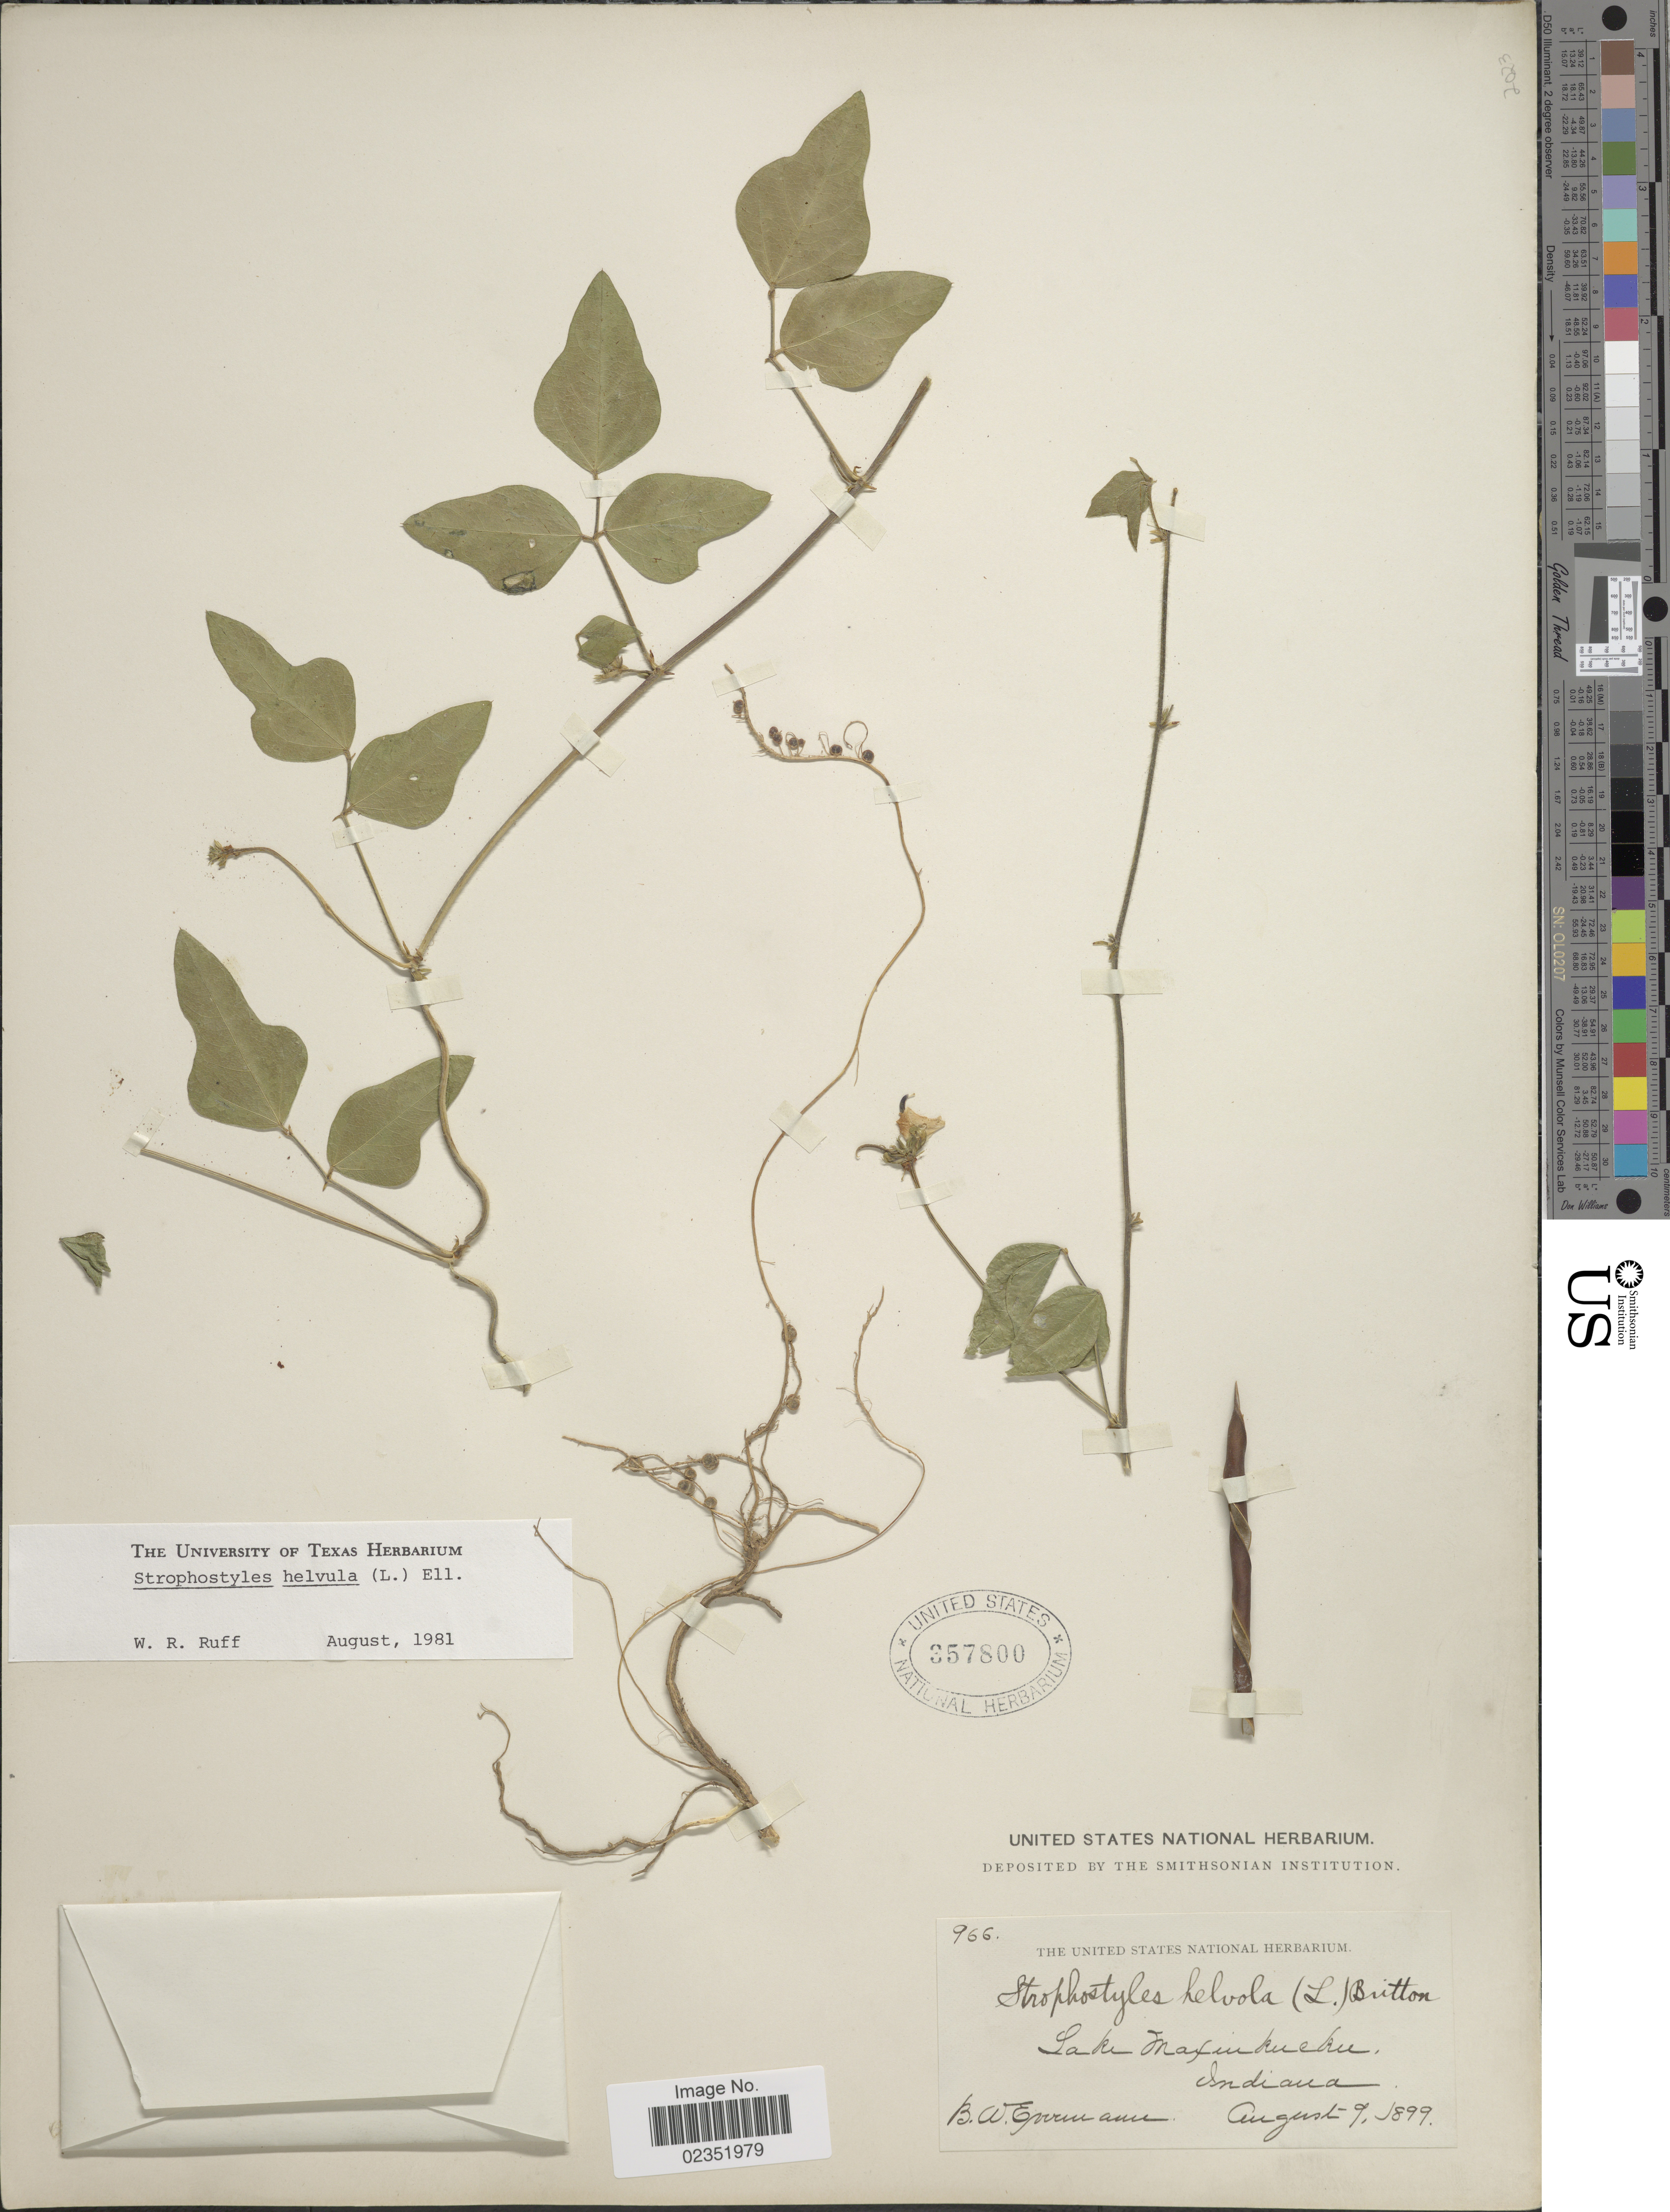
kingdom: Plantae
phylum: Tracheophyta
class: Magnoliopsida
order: Fabales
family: Fabaceae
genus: Strophostyles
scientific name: Strophostyles helvola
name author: (L.) Elliott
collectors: B. W. Evermann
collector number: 966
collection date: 1899-08-09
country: United States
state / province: Indiana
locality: Lake Maxinkuckee.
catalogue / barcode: US 357800